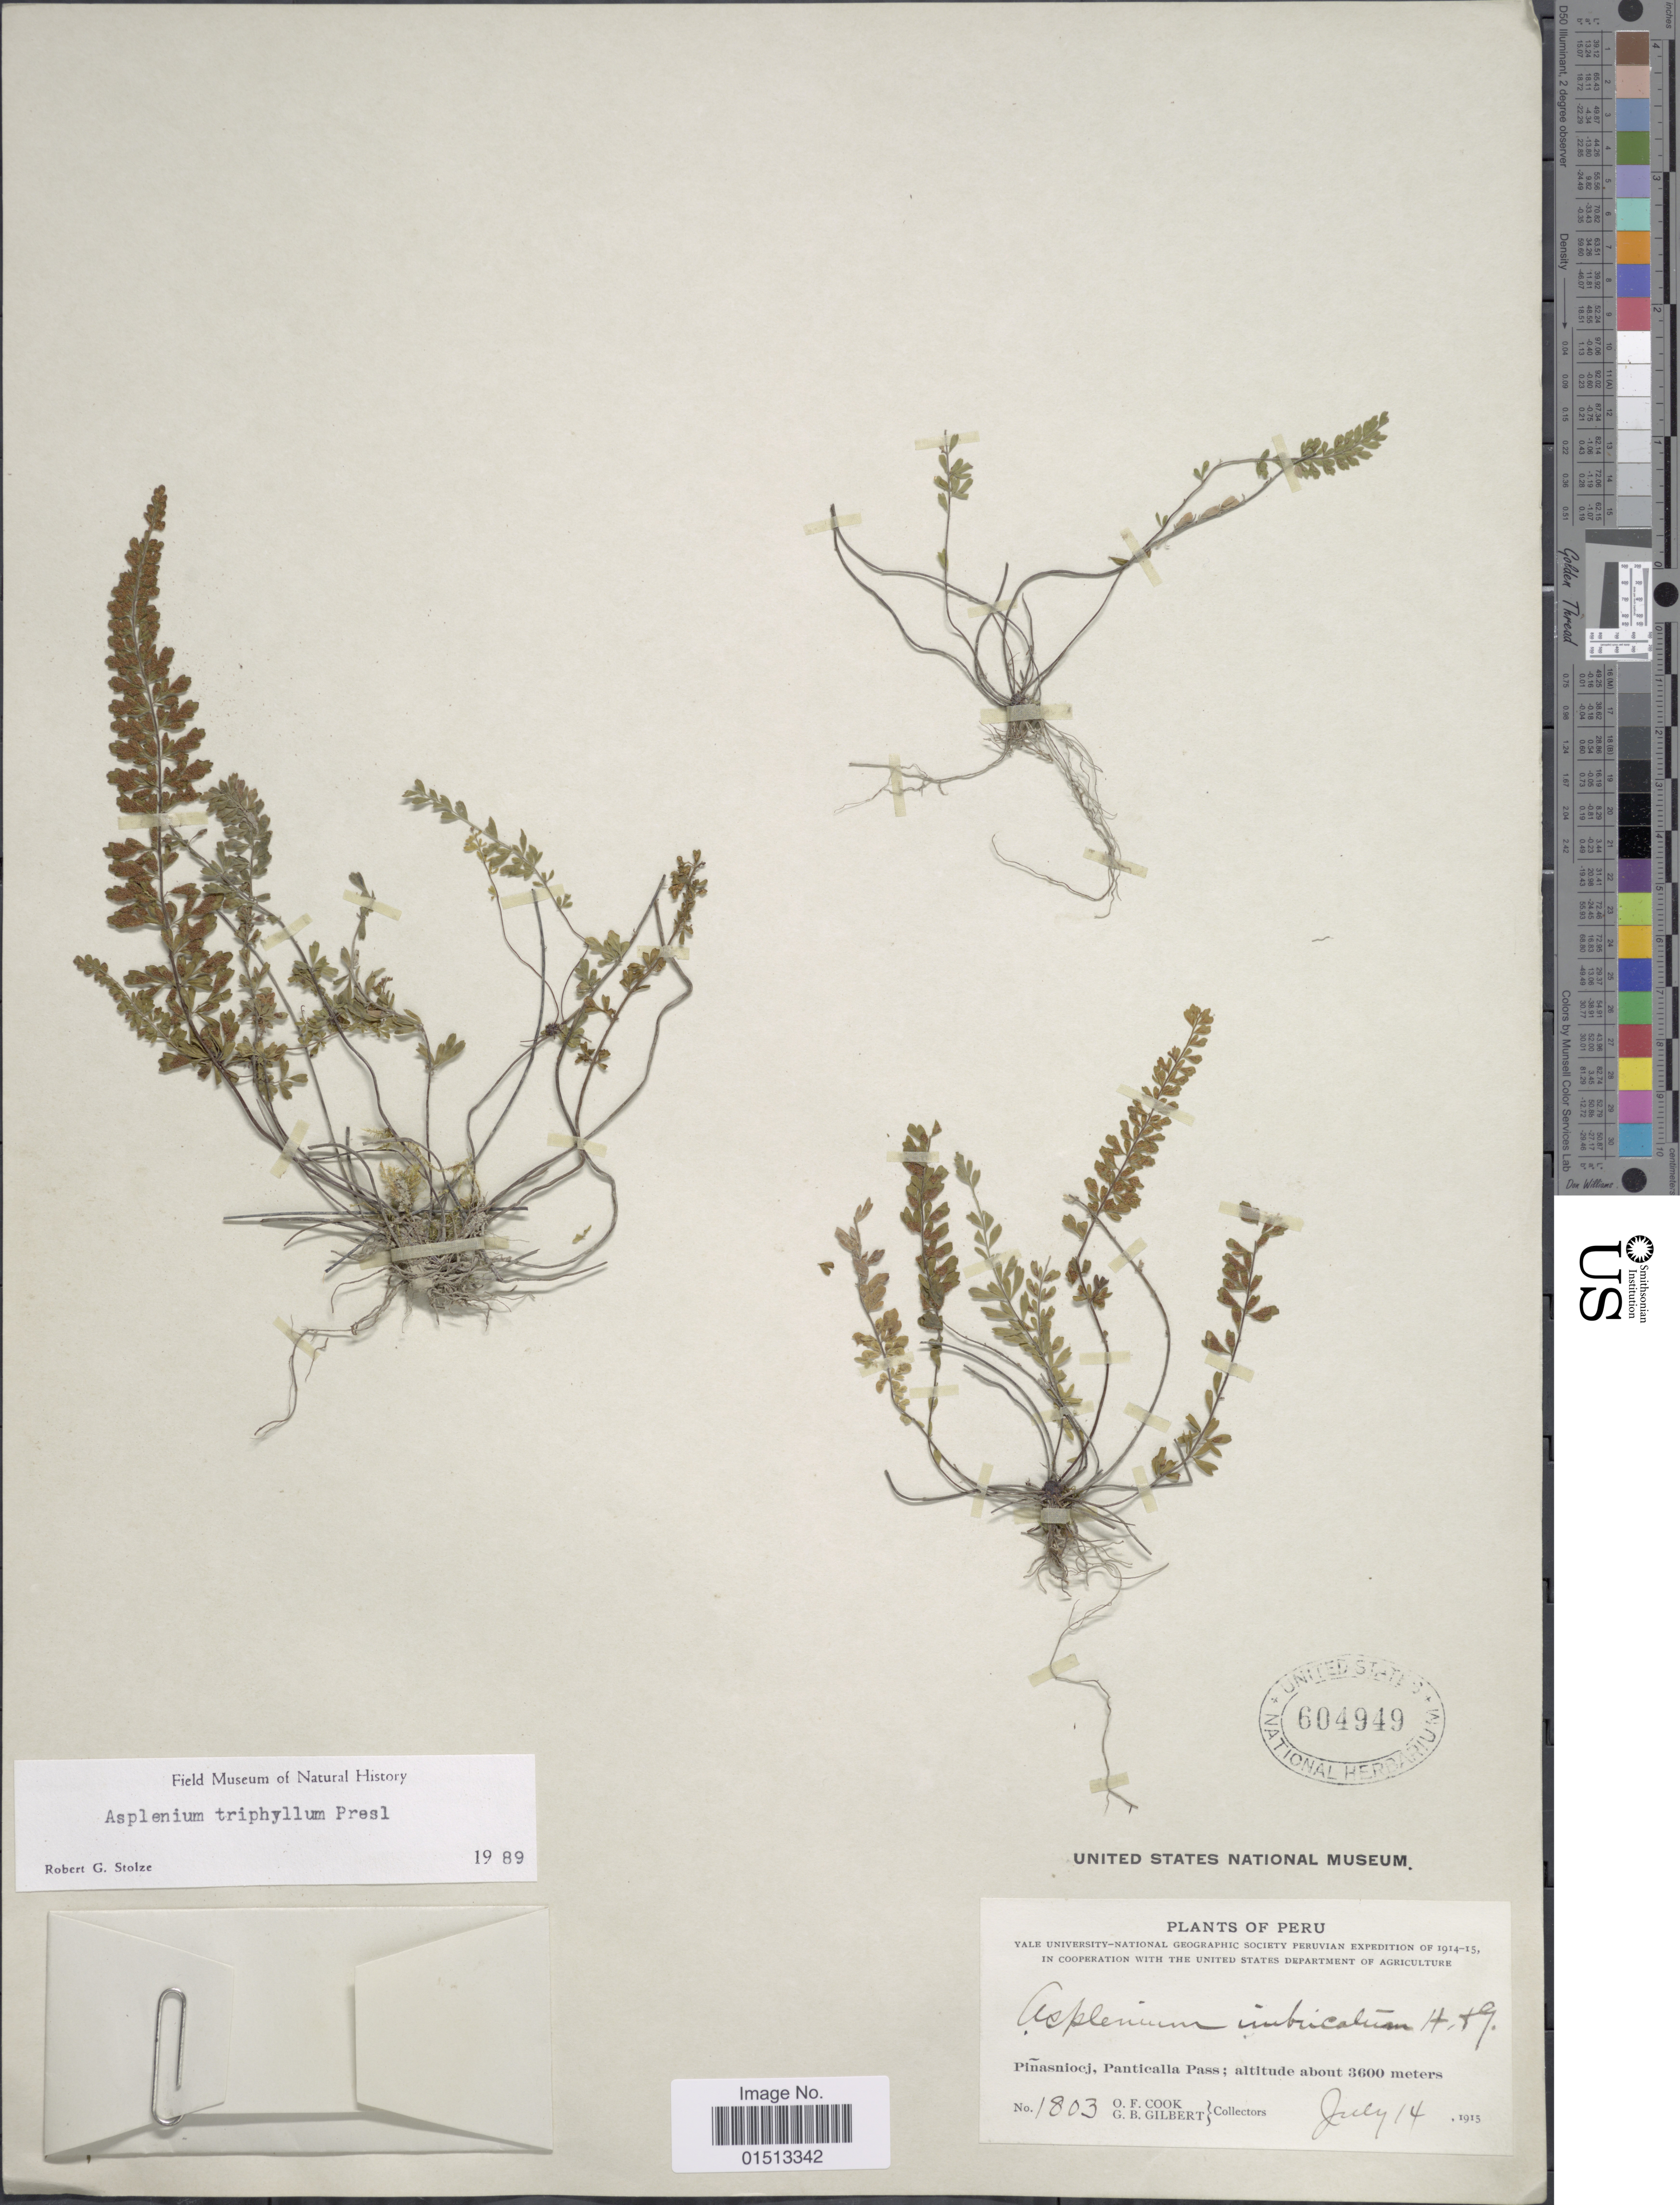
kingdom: Plantae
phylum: Tracheophyta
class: Polypodiopsida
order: Polypodiales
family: Aspleniaceae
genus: Asplenium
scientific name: Asplenium triphyllum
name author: C. Presl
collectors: O. F. Cook & G. B. Gilbert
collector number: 1803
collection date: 1915-07-14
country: Peru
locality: Piñasniocj, Panticalla Pass.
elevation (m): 3600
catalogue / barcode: US 604949